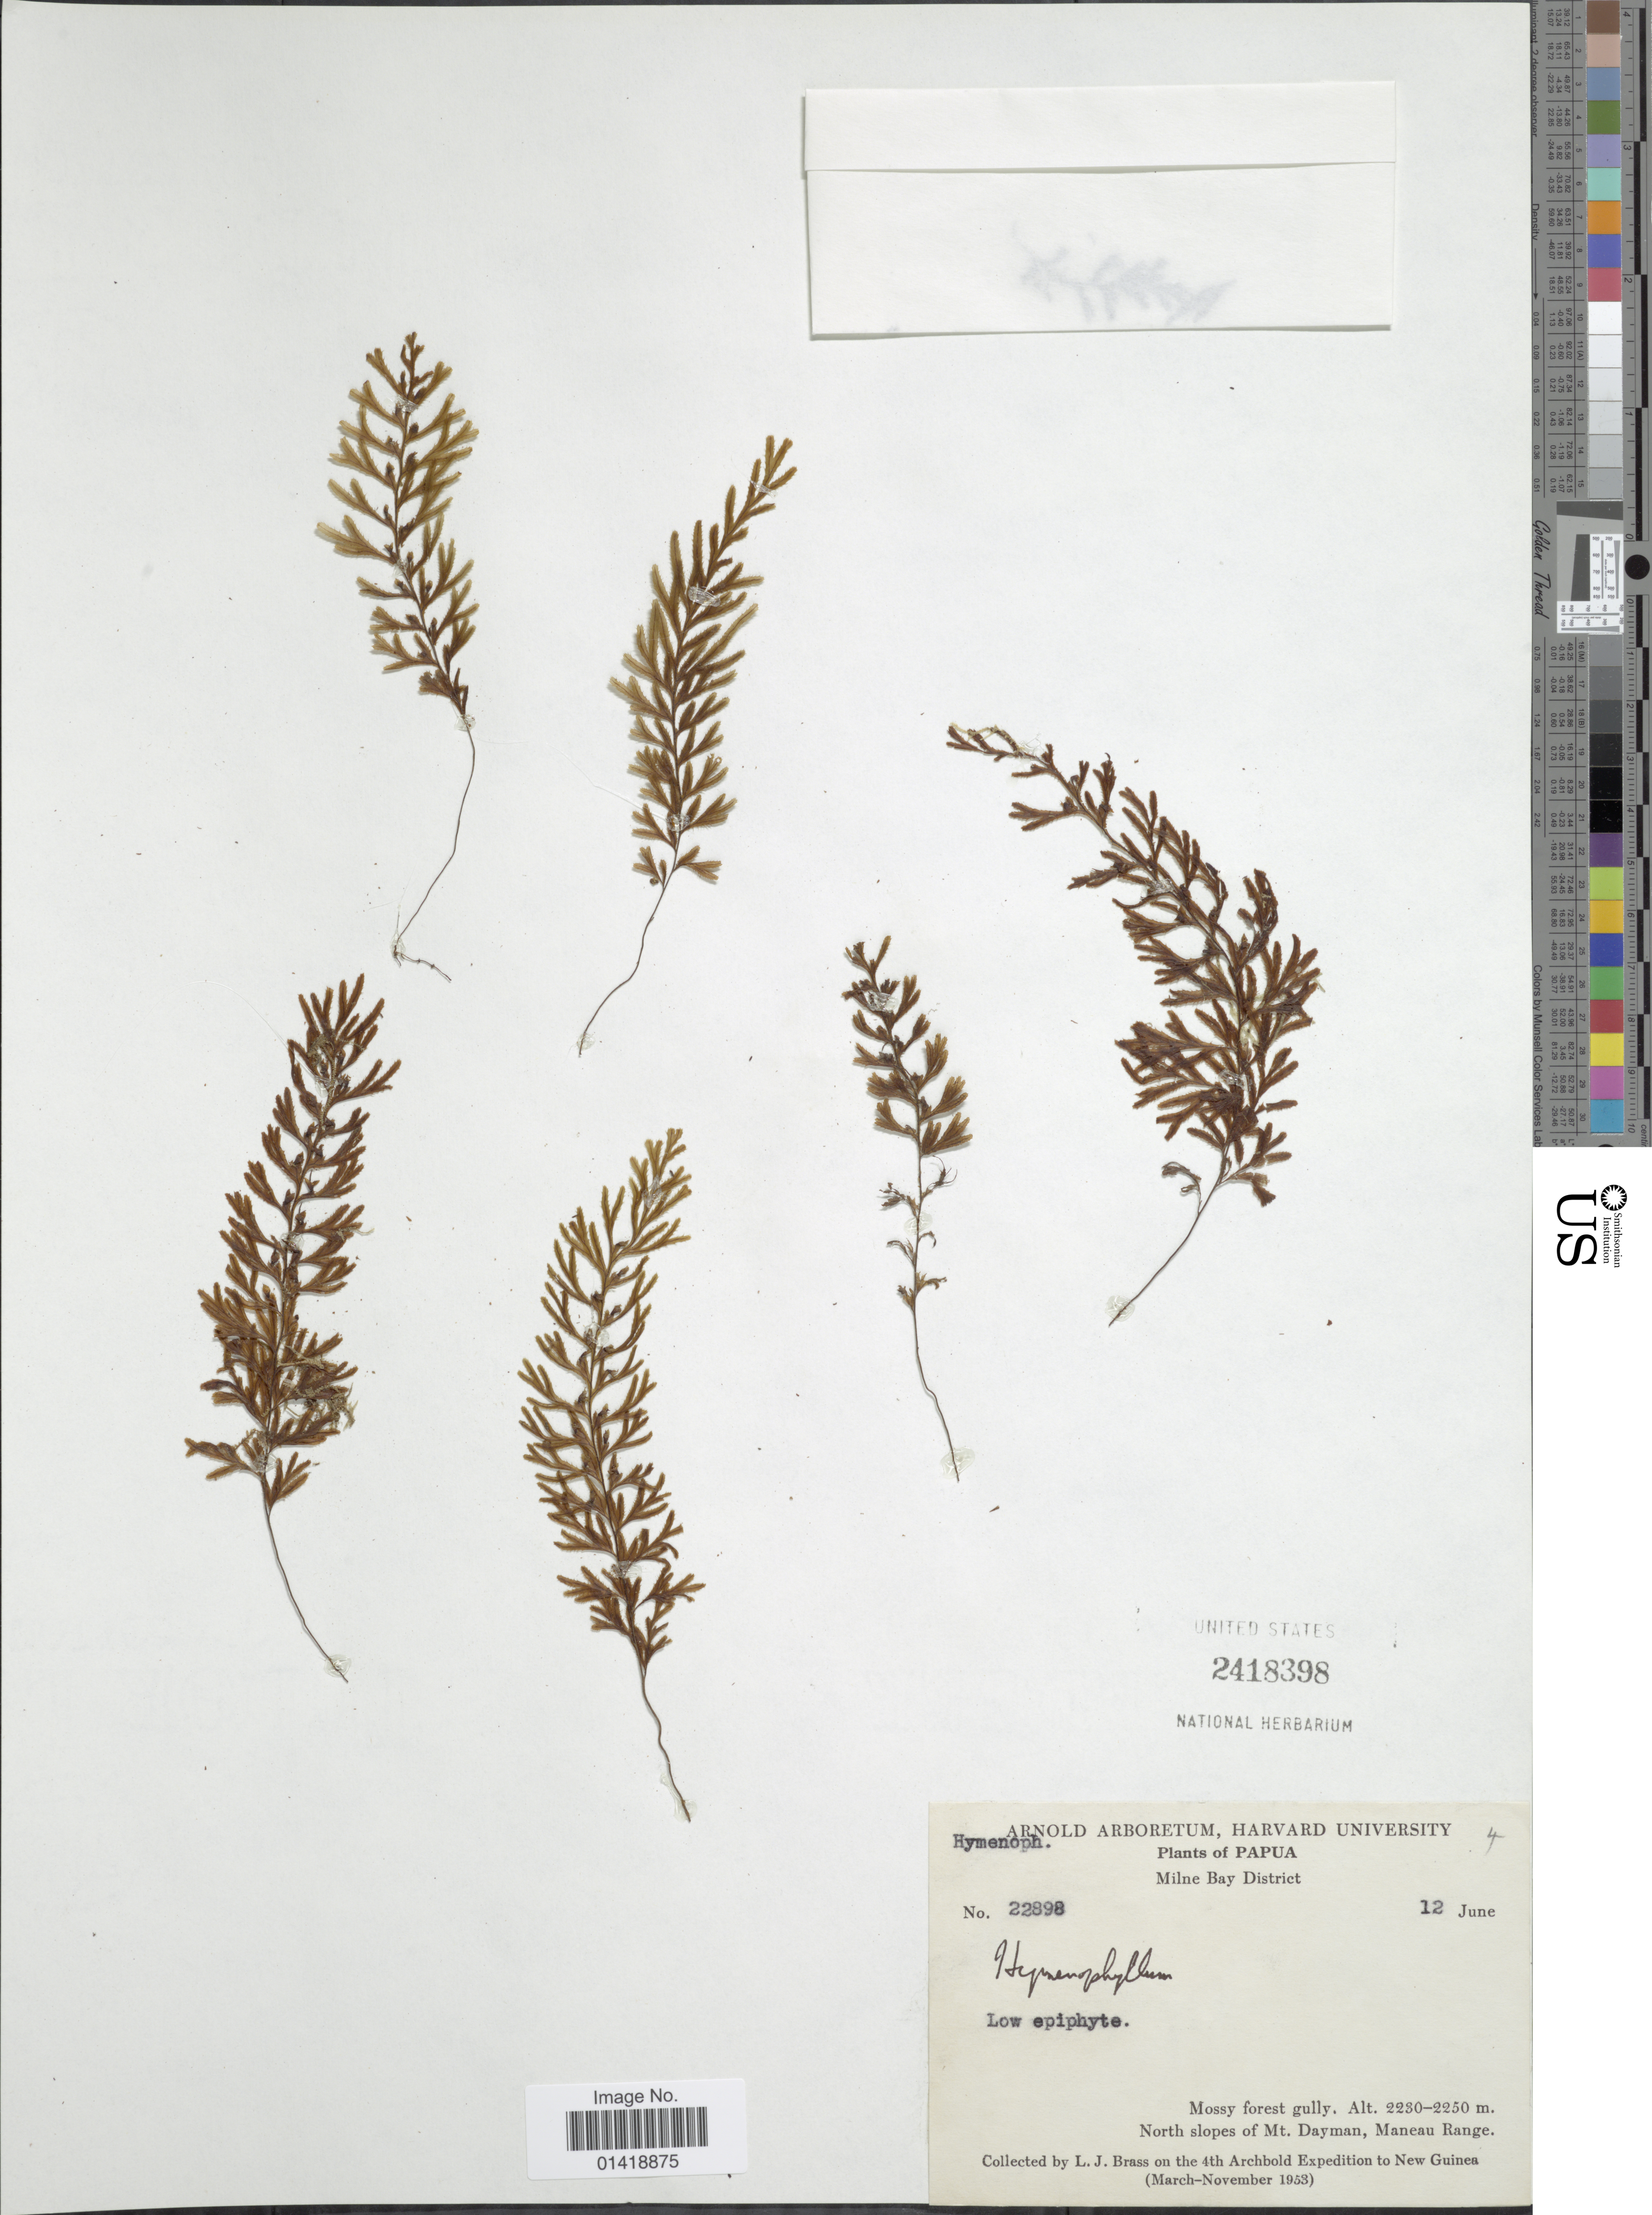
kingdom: Plantae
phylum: Tracheophyta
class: Polypodiopsida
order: Hymenophyllales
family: Hymenophyllaceae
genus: Hymenophyllum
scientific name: Hymenophyllum sp.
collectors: L. J. Brass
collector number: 22898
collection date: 1953-06-12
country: Papua New Guinea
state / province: Milne Bay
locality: Milne Bay District. Mossy forest gully. North slopes of Mt. Dayman, Maneau Range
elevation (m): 2230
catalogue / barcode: US 2418398